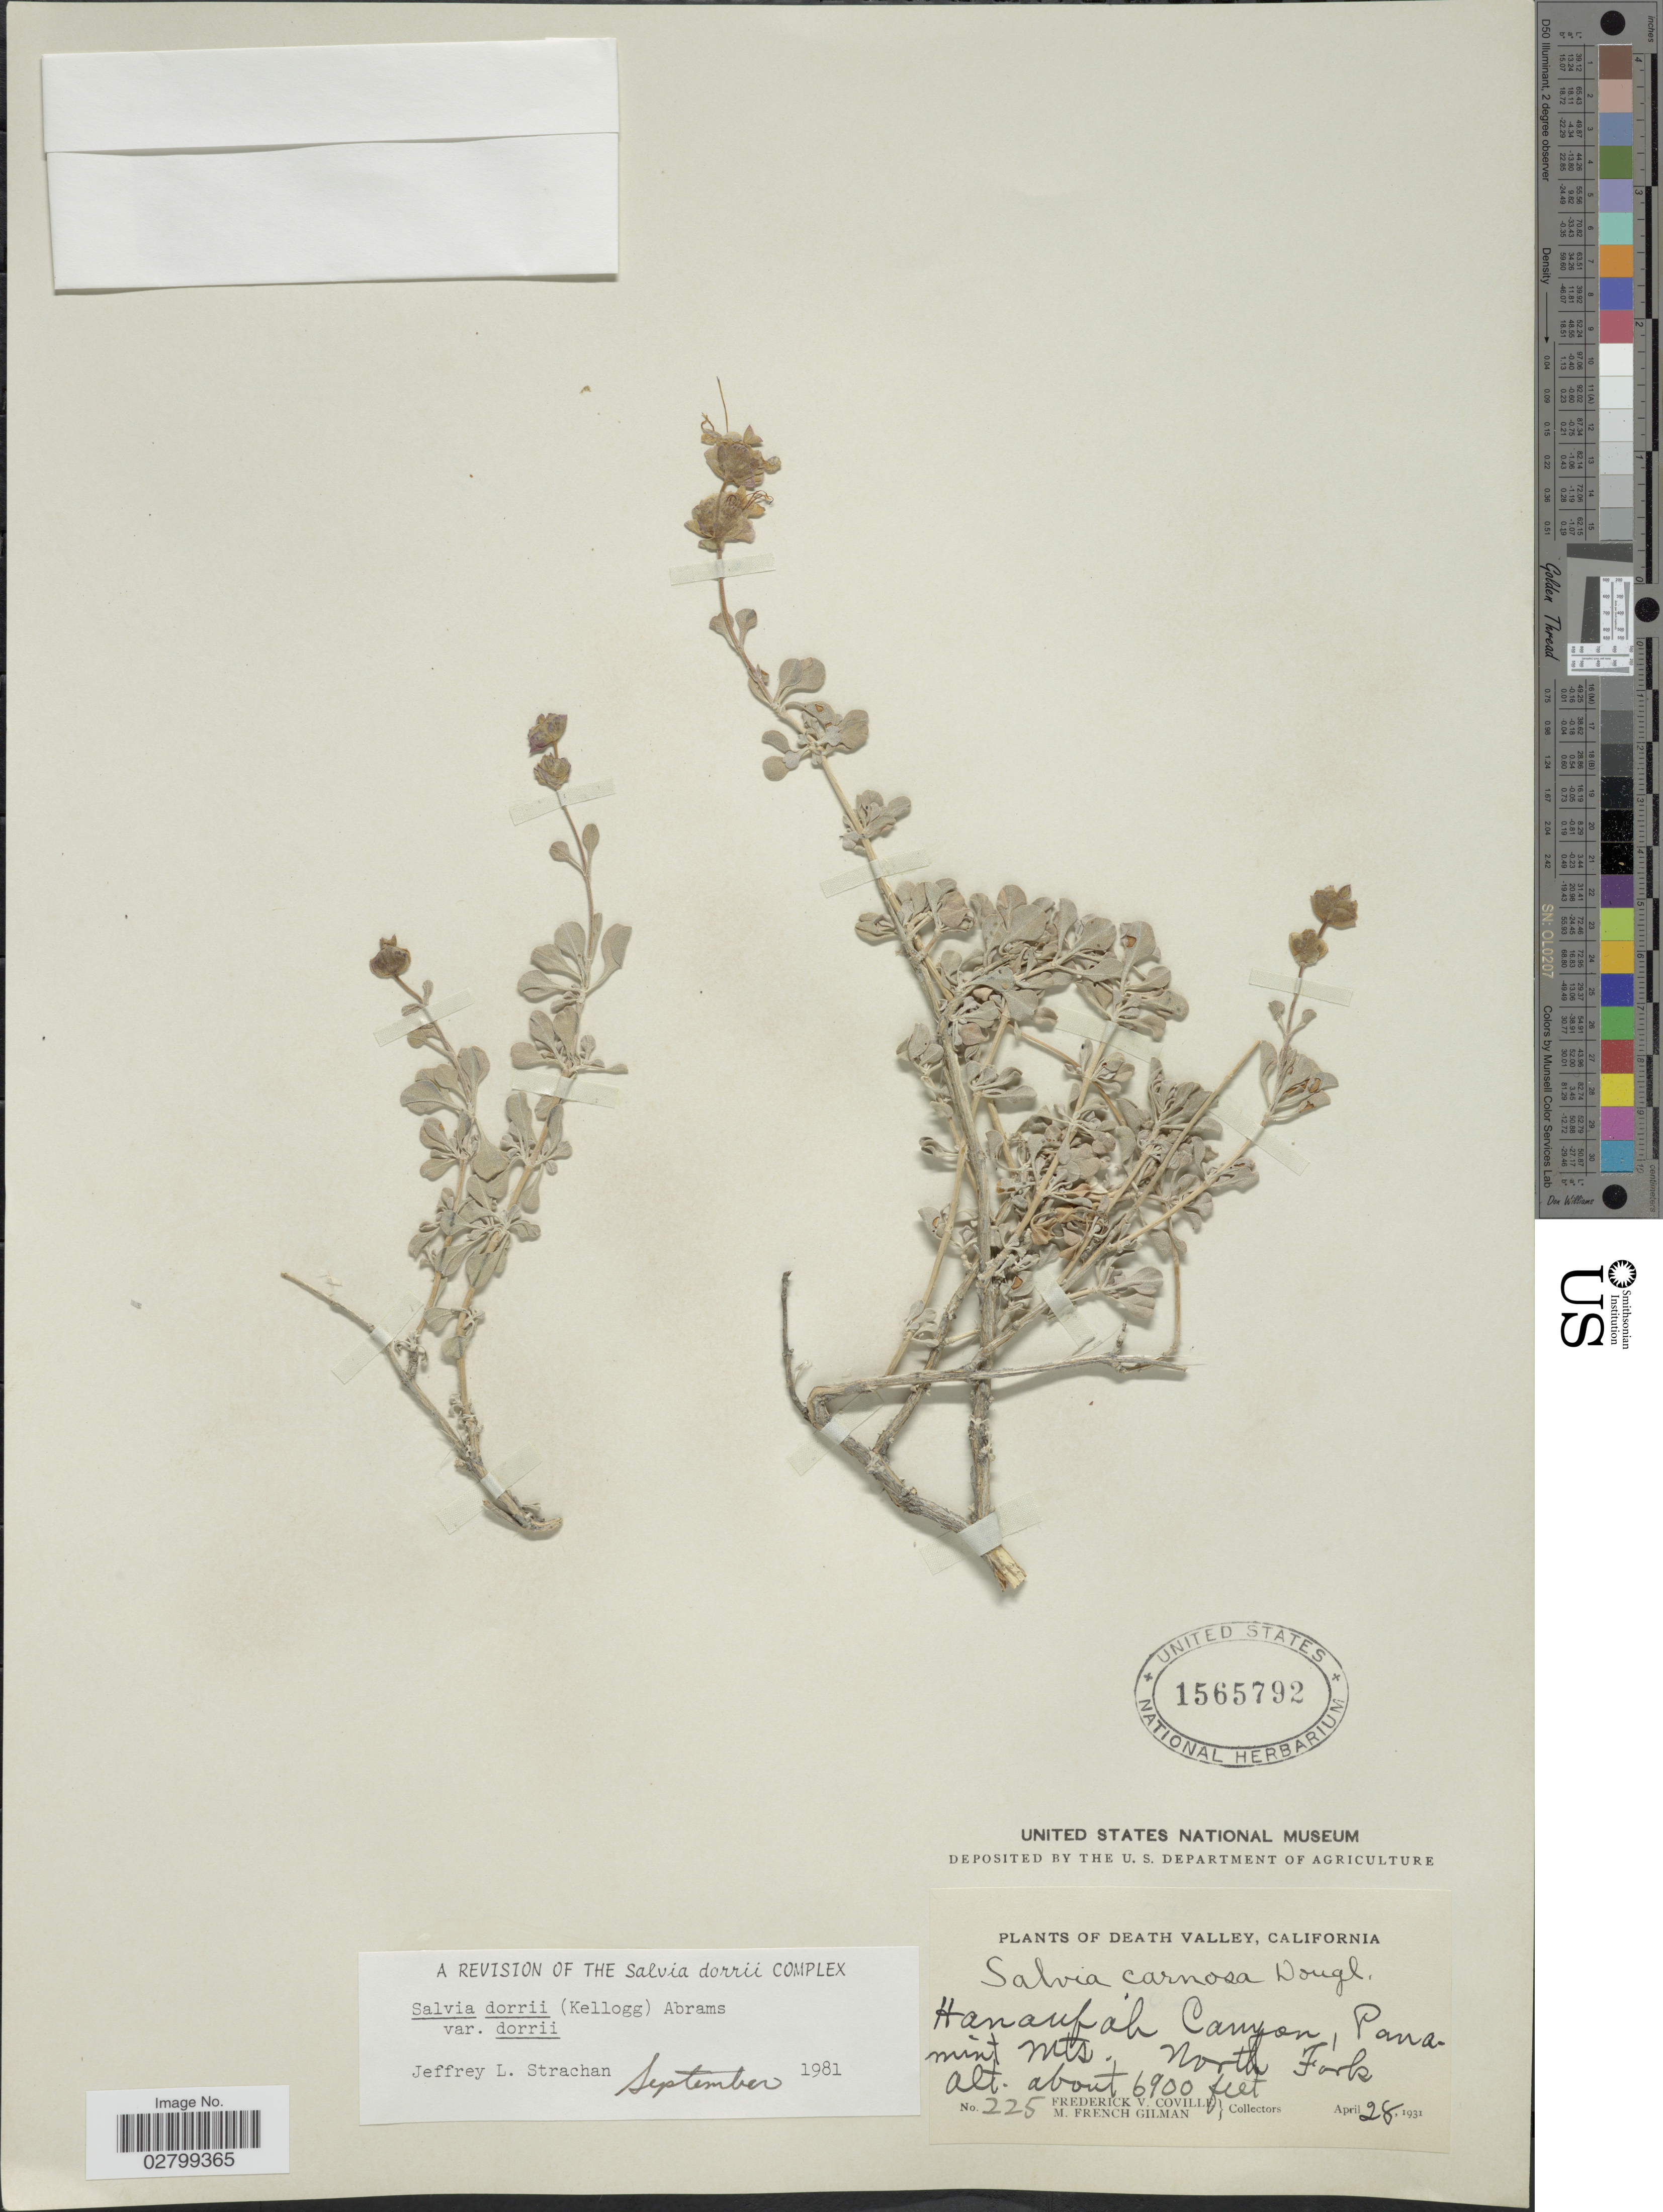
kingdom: Plantae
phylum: Tracheophyta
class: Magnoliopsida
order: Lamiales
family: Lamiaceae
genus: Salvia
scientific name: Salvia dorrii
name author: (Kellogg) Abrams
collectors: F. V. Coville & M. F. Gilman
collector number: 225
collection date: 1931-04-28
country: United States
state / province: California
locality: Death Valley, Hanaupah Canyon, Panamint Mts.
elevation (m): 2103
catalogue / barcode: US 1565792